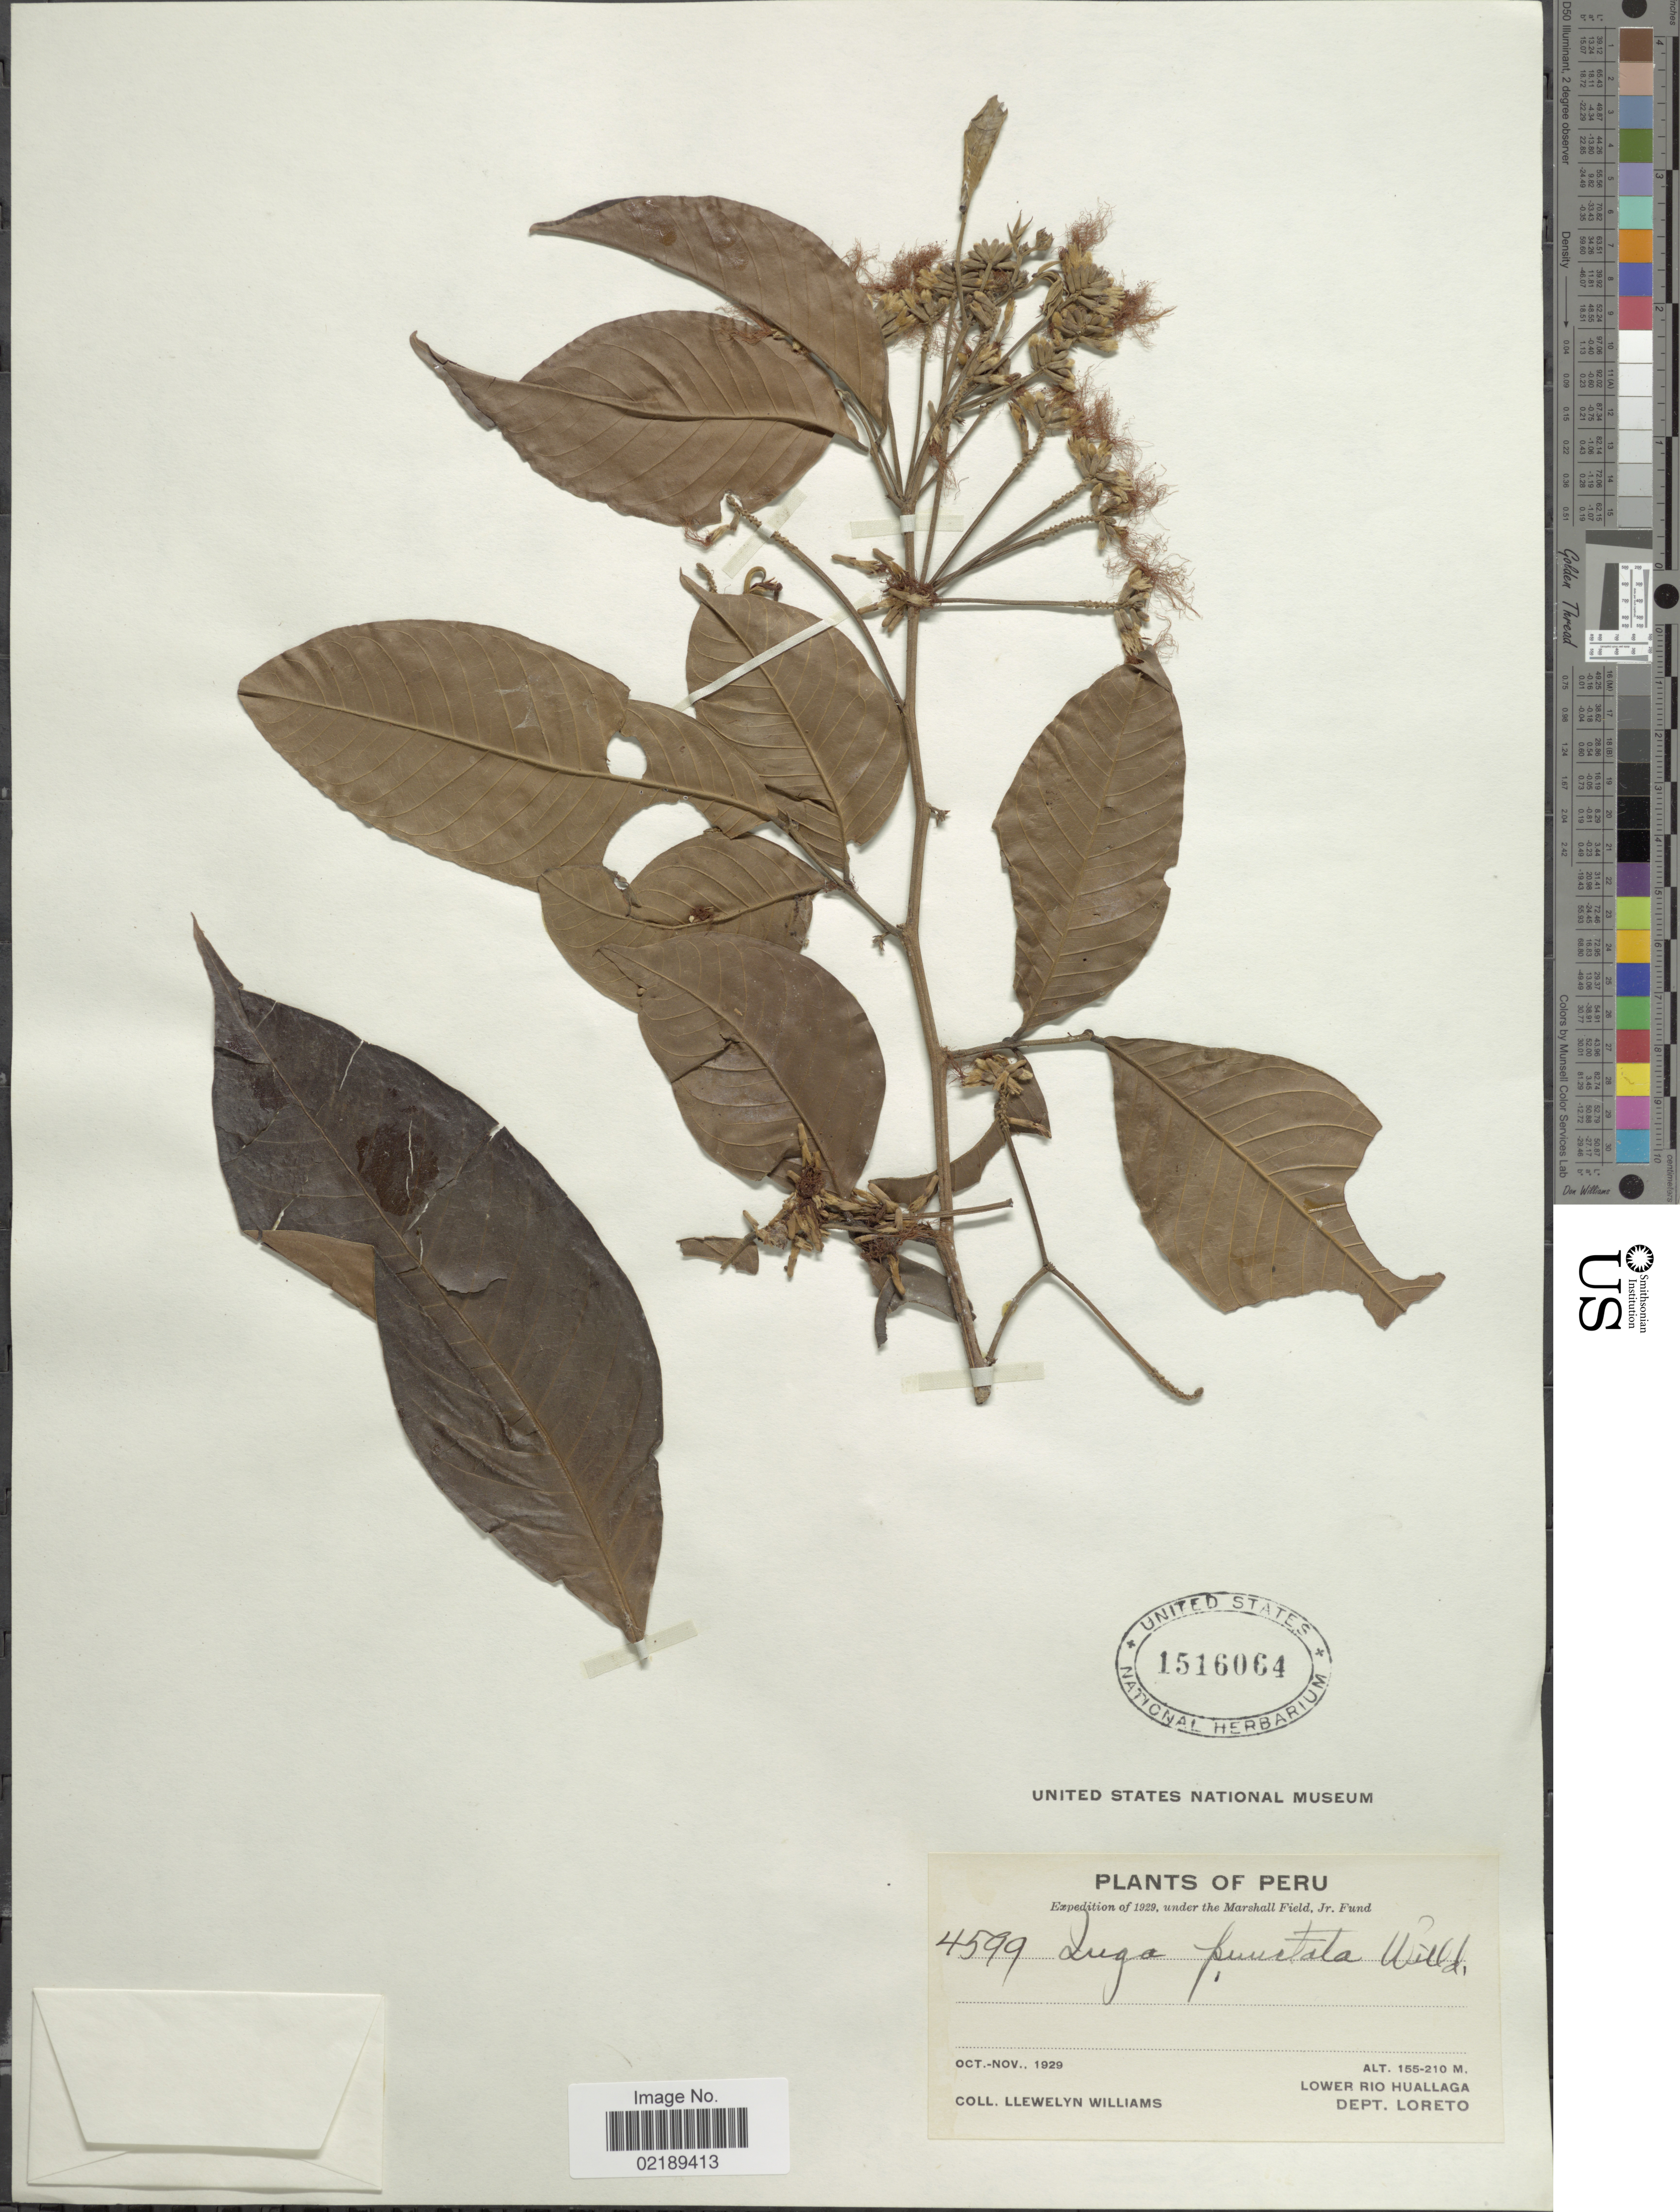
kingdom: Plantae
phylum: Tracheophyta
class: Magnoliopsida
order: Fabales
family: Fabaceae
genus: Inga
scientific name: Inga punctata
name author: Willd.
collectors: Ll. Williams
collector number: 4599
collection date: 1929-10/1929-11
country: Peru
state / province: Loreto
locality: Lower Rio Huallaga.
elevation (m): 155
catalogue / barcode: US 1516064